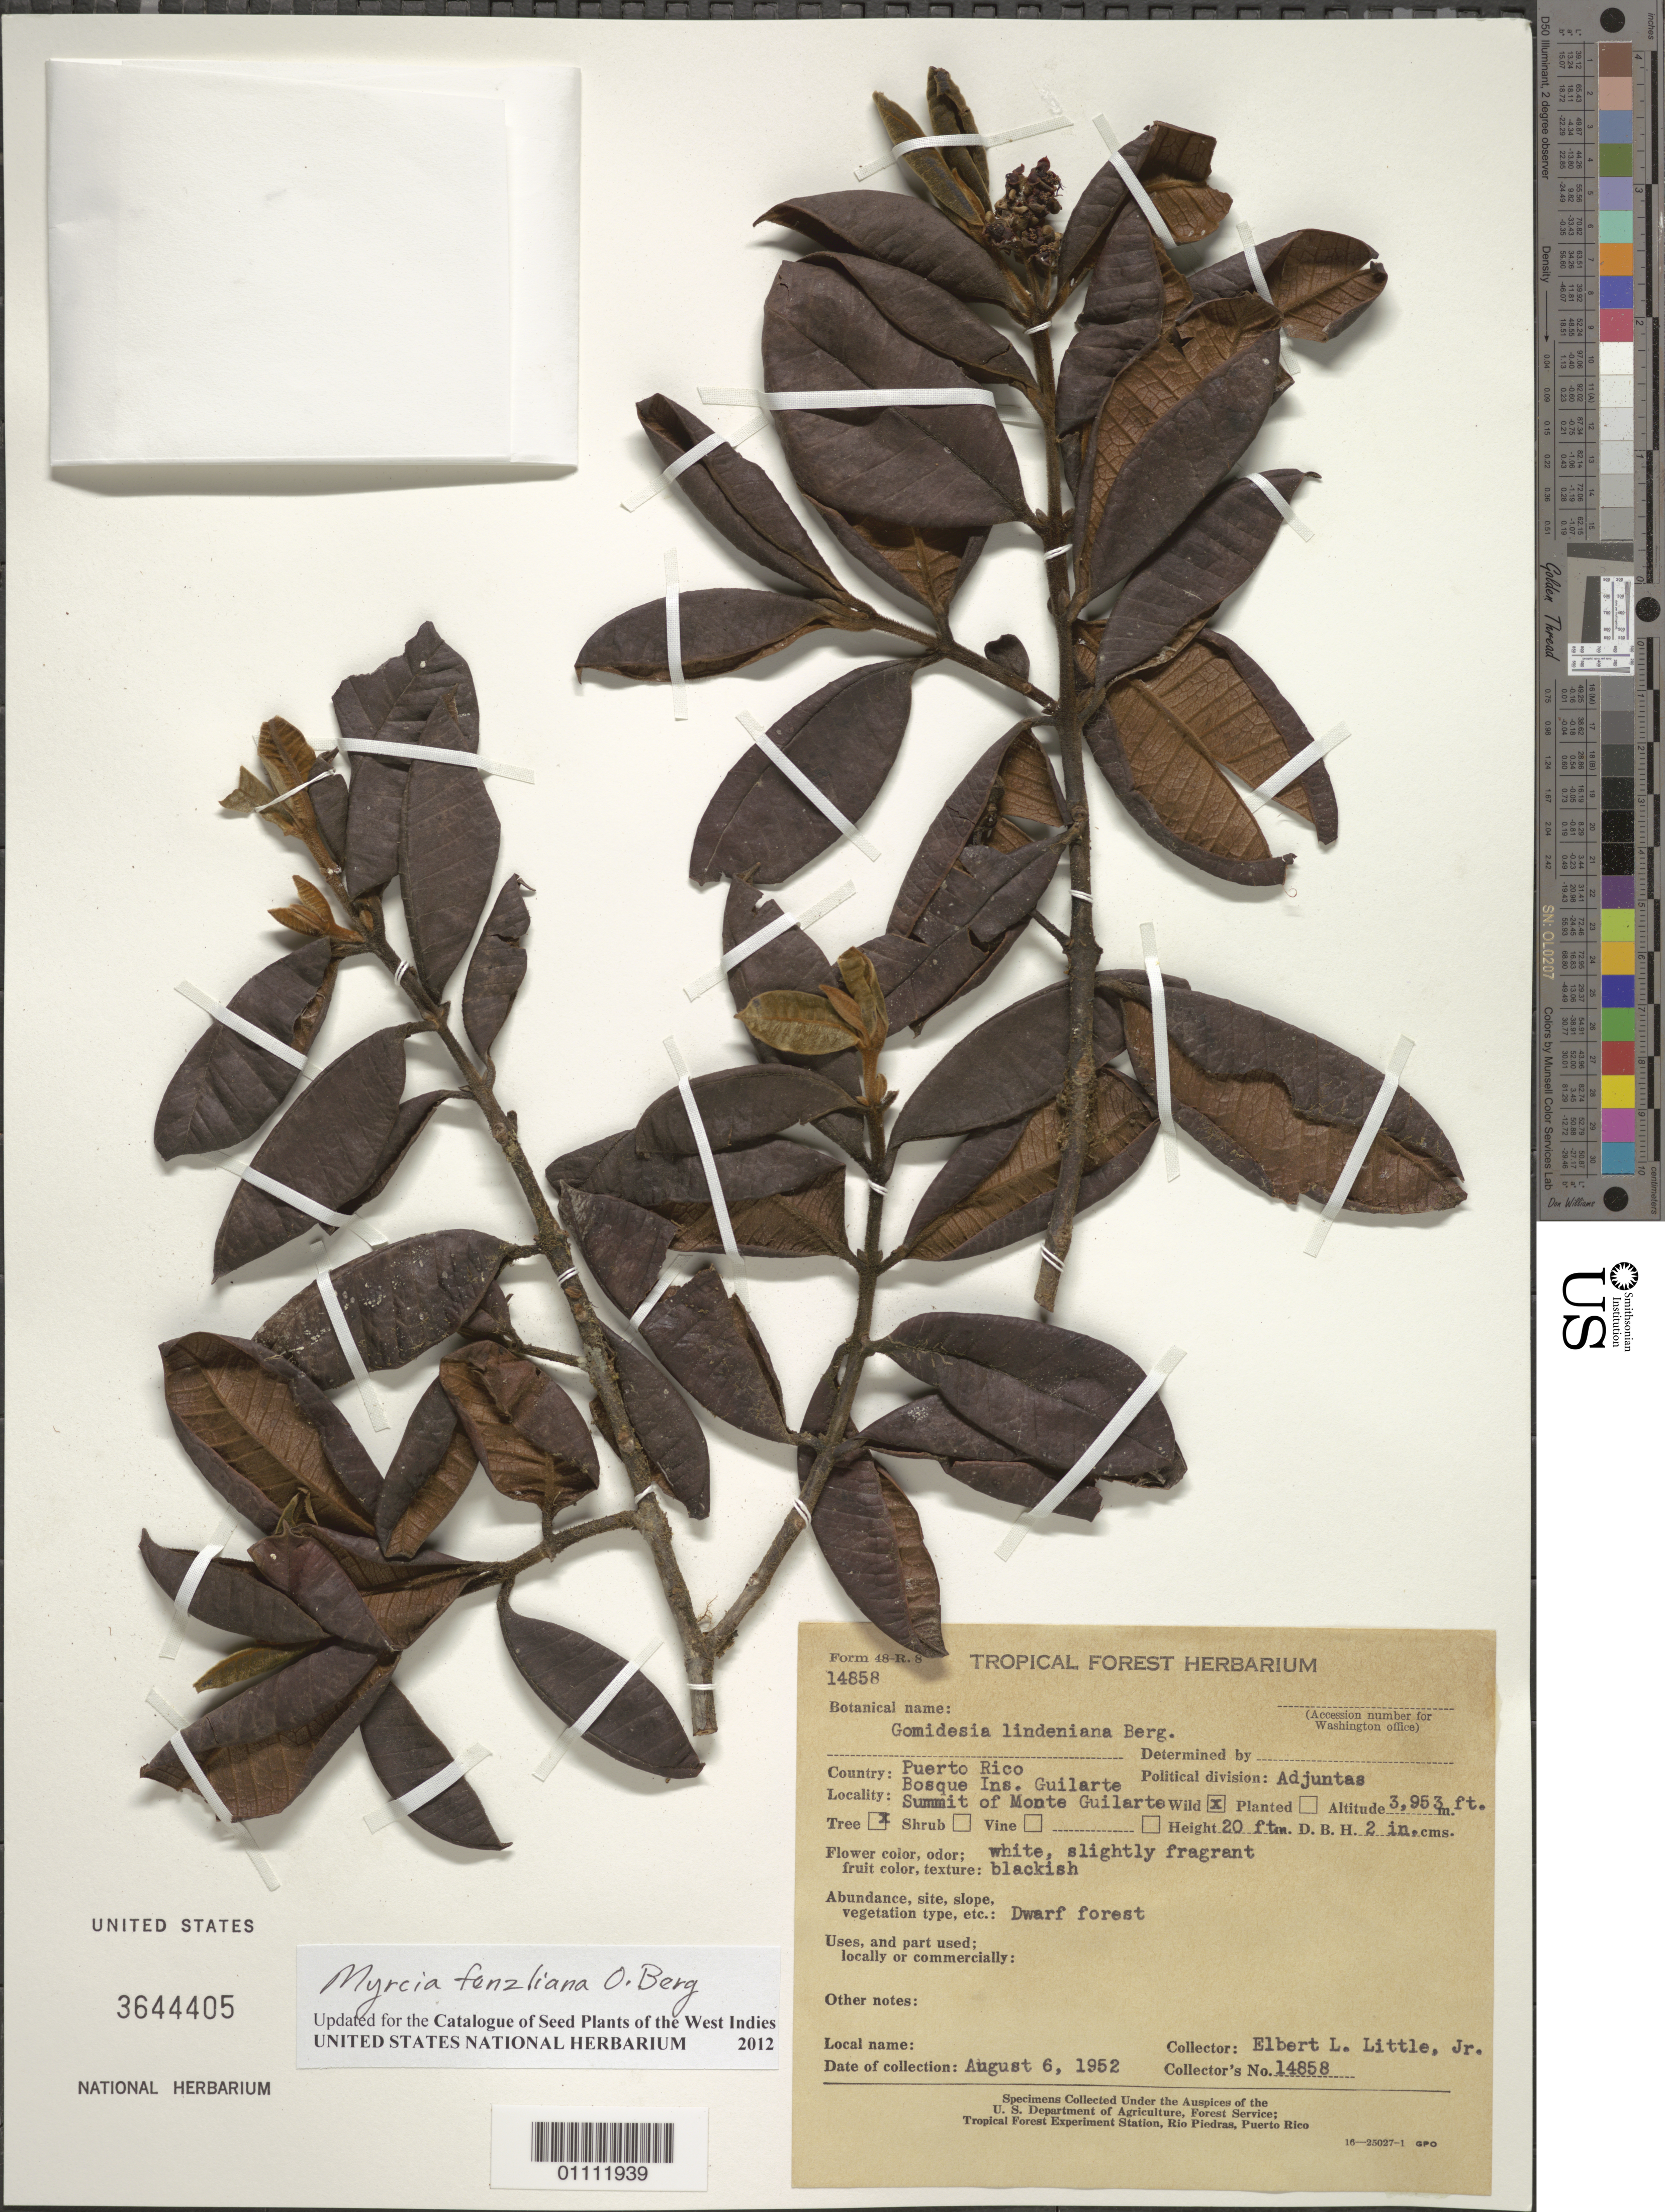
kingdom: Plantae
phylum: Tracheophyta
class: Magnoliopsida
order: Myrtales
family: Myrtaceae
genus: Myrcia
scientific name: Myrcia fenzliana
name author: O. Berg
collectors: E. L. Little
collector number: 14858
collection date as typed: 06 Aug 1952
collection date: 1952-08-06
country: Puerto Rico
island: Puerto Rico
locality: Adjuntas, Bosque Ins. Guilarte, summit of Monte Guilarte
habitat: Dwarf forest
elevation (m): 1205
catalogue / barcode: US 3644405